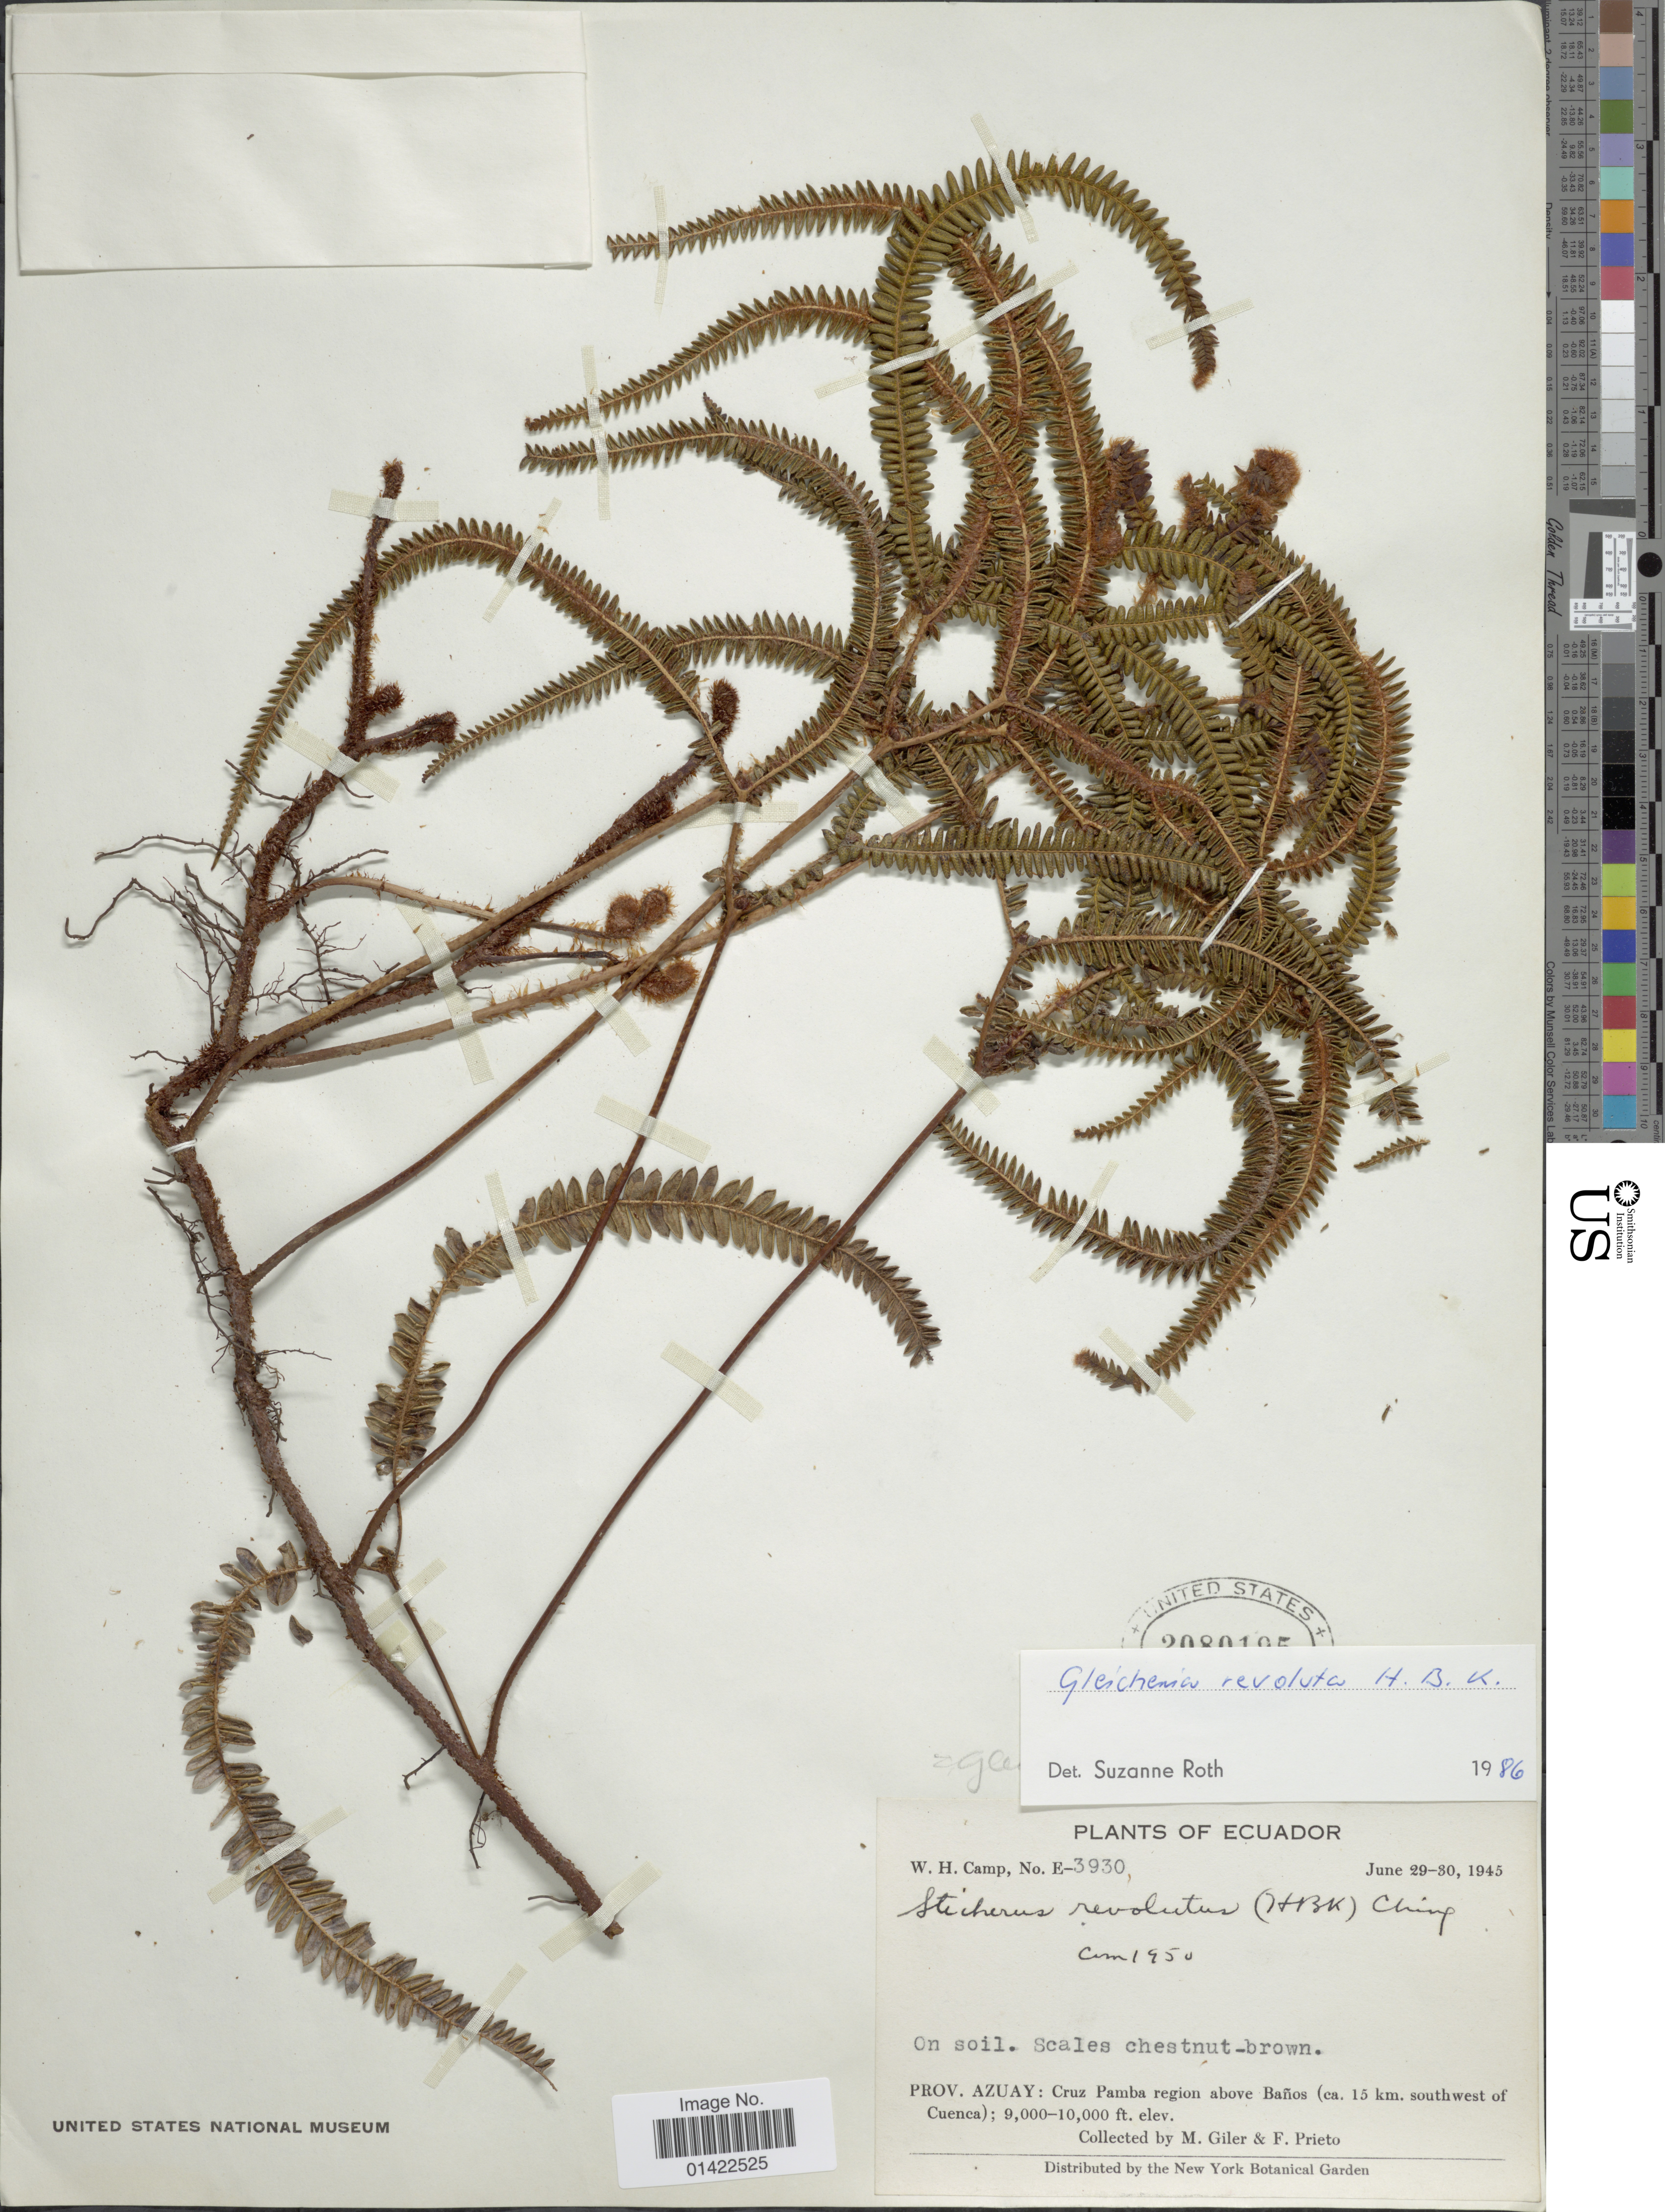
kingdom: Plantae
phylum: Tracheophyta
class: Polypodiopsida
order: Gleicheniales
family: Gleicheniaceae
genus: Sticherus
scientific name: Sticherus revolutus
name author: (Kunth) Ching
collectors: M. Giler & F. Prieto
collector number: E-3930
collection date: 1945-06-29/1945-06-30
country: Ecuador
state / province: Azuay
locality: Cruz Pamba region above Baños (ca. 15 km. southwest of Cuenca)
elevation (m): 2743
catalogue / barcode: US 2080195